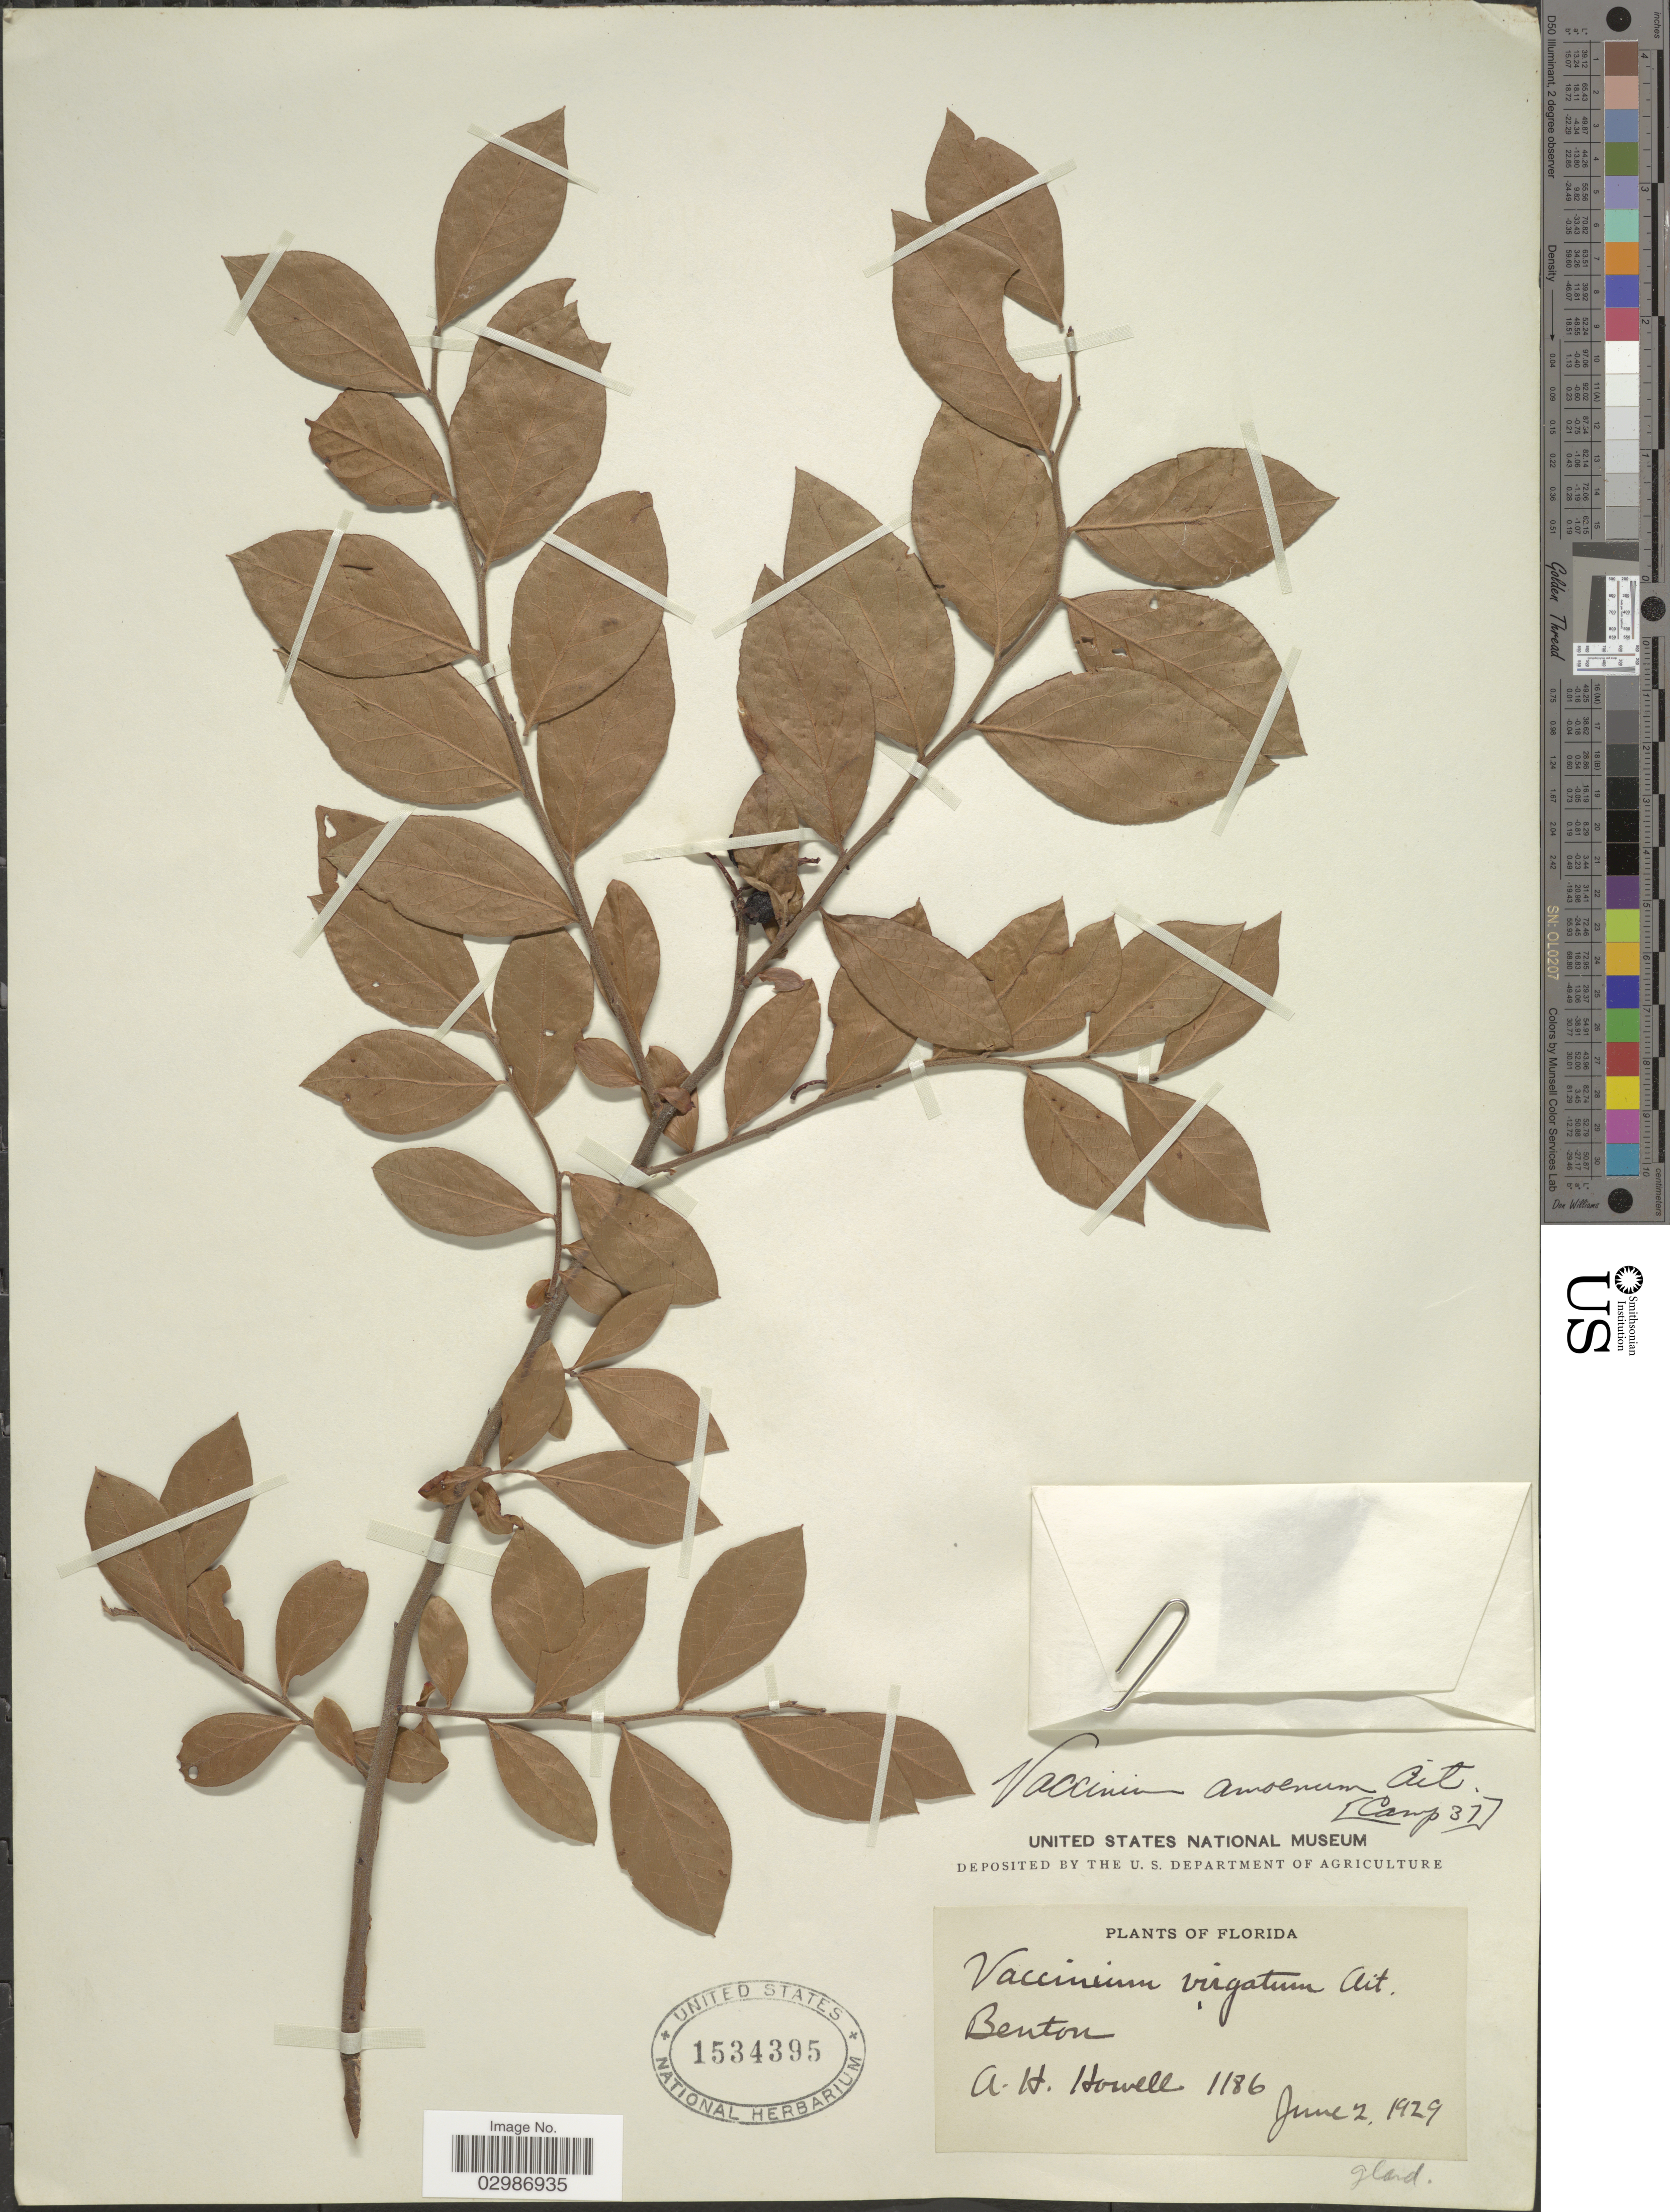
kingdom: Plantae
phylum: Tracheophyta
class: Magnoliopsida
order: Ericales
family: Ericaceae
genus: Vaccinium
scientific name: Vaccinium amoenum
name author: Aiton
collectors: A. Howell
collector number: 1186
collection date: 1929-06-02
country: United States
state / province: Florida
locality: Benton.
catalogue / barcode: US 1534395